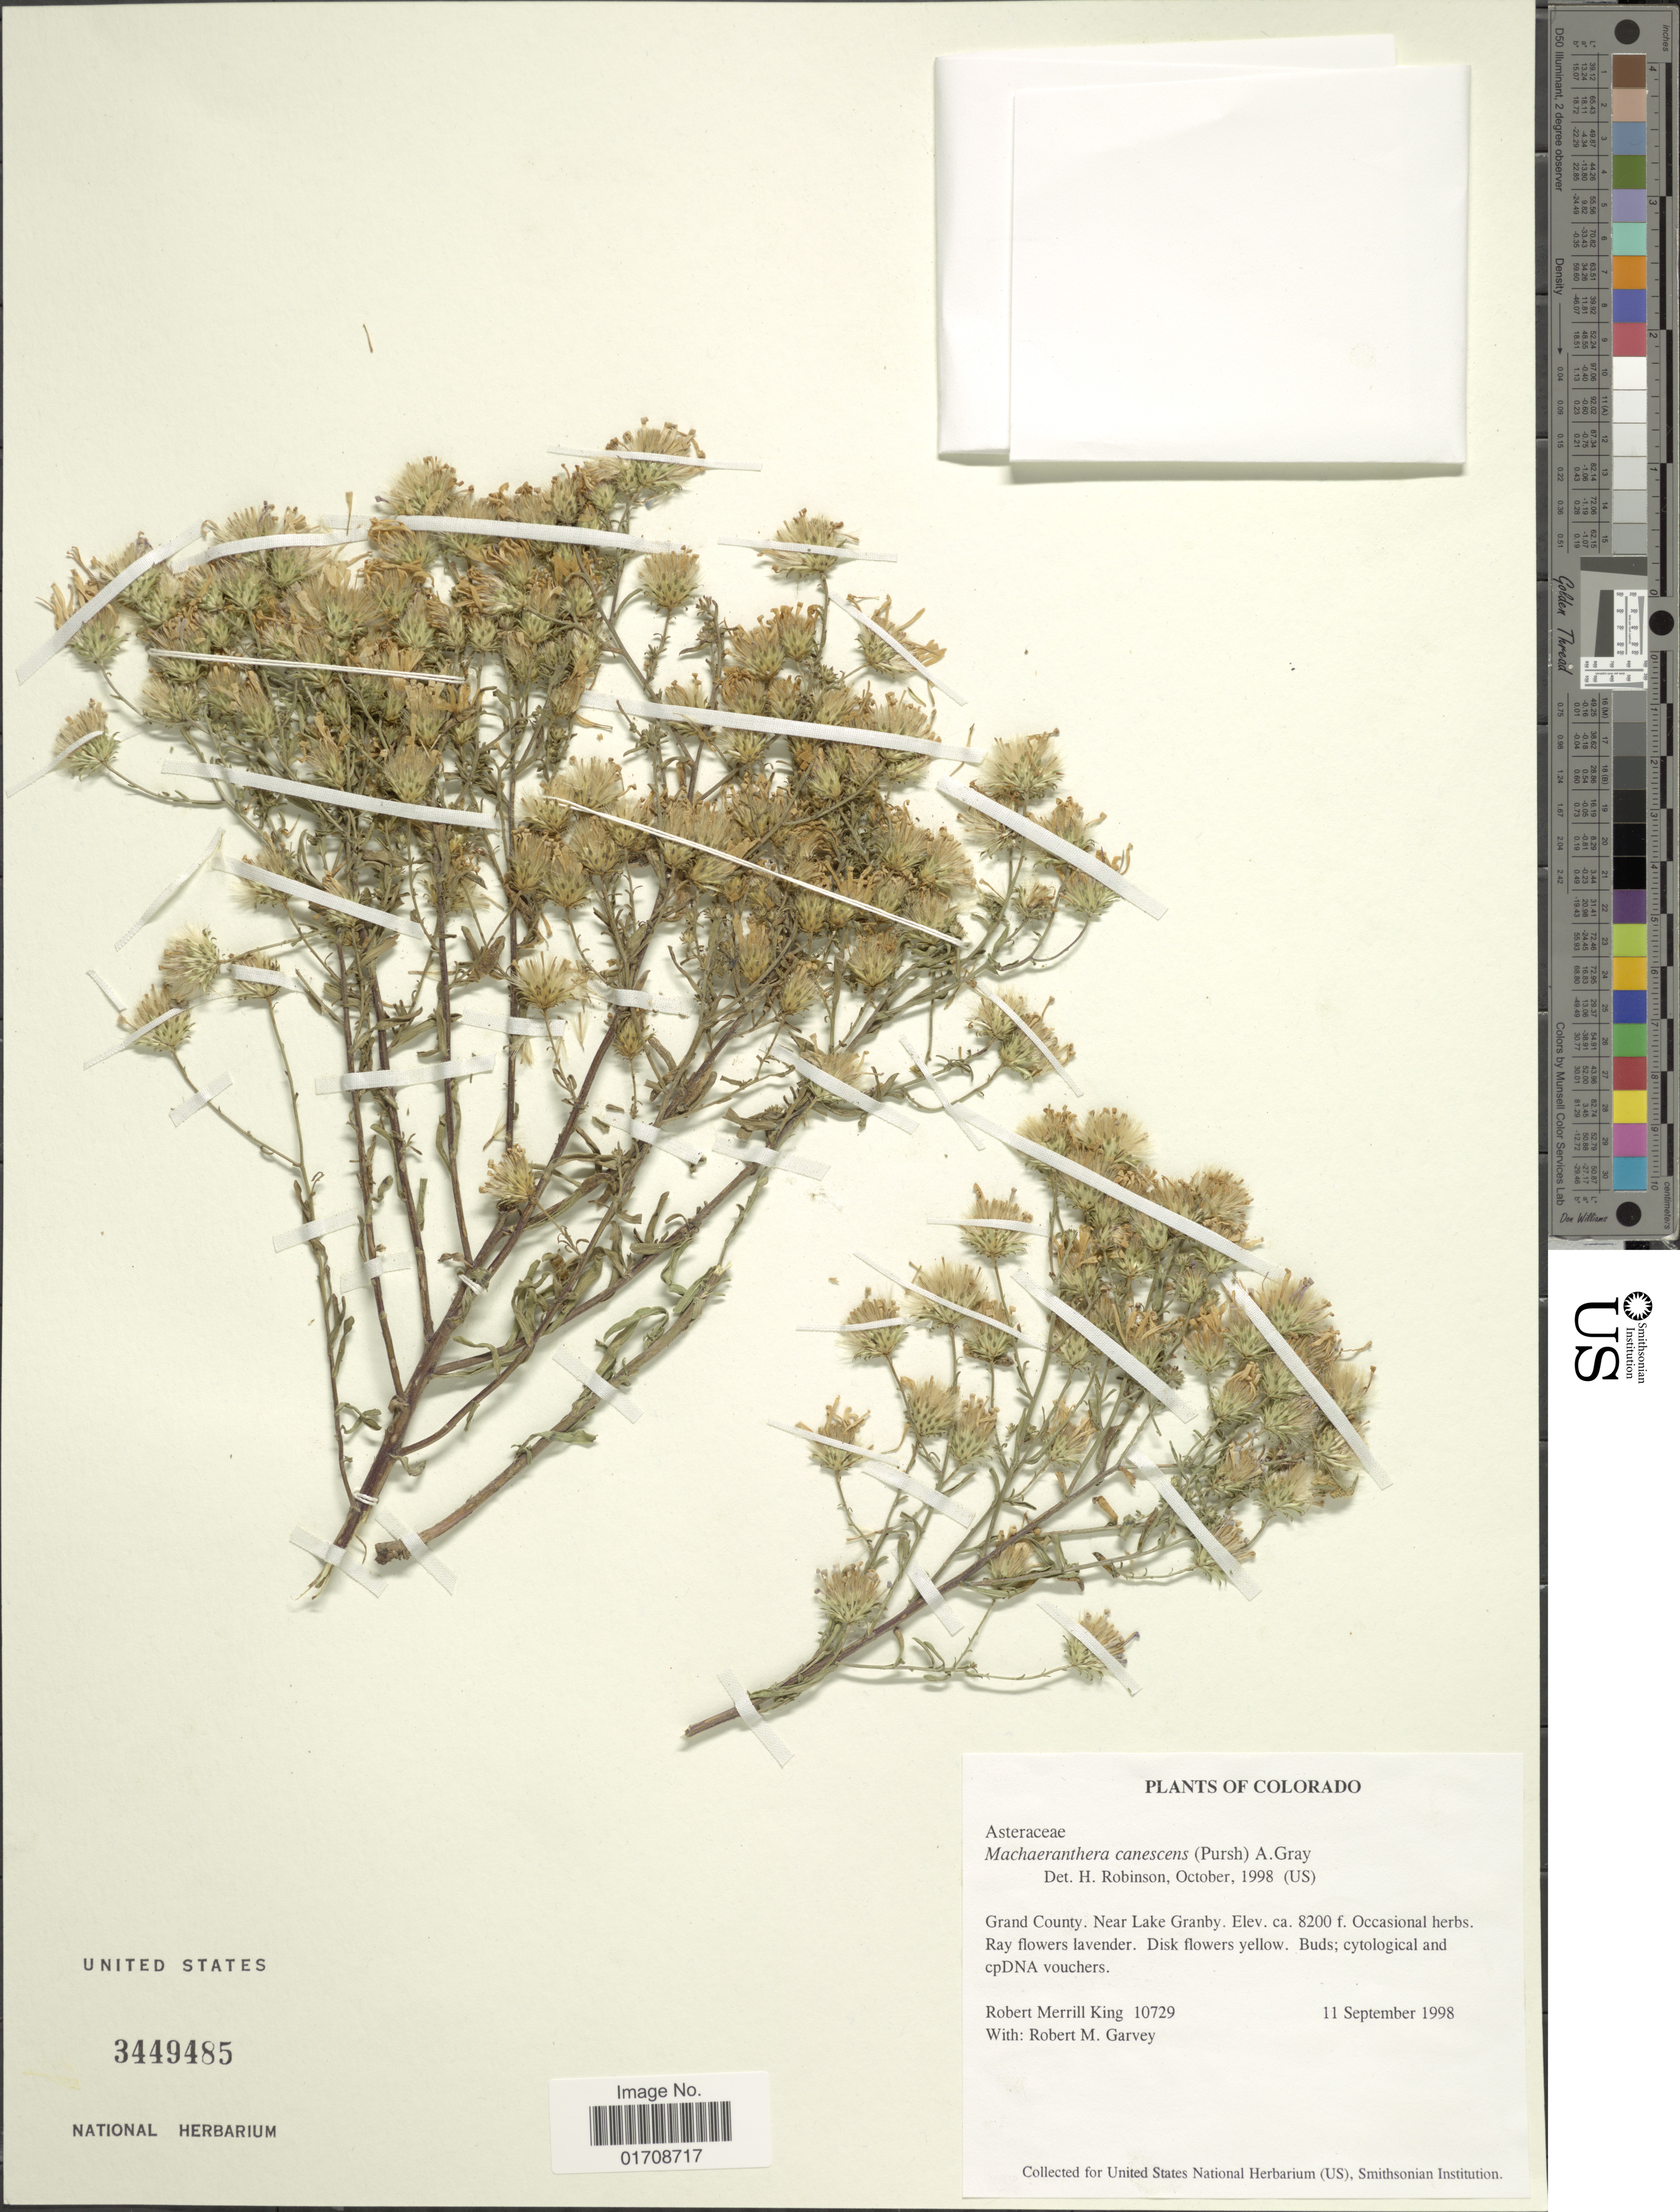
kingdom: Plantae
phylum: Tracheophyta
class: Magnoliopsida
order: Asterales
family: Asteraceae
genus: Machaeranthera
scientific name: Machaeranthera canescens var. leucanthemifolius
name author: (Greene) S.L. Welsh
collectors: R. M. King & R. Garvey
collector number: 10729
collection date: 1998-09-11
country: United States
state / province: Colorado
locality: Grand County, near Lake Granby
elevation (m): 2499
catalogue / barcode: US 3449485